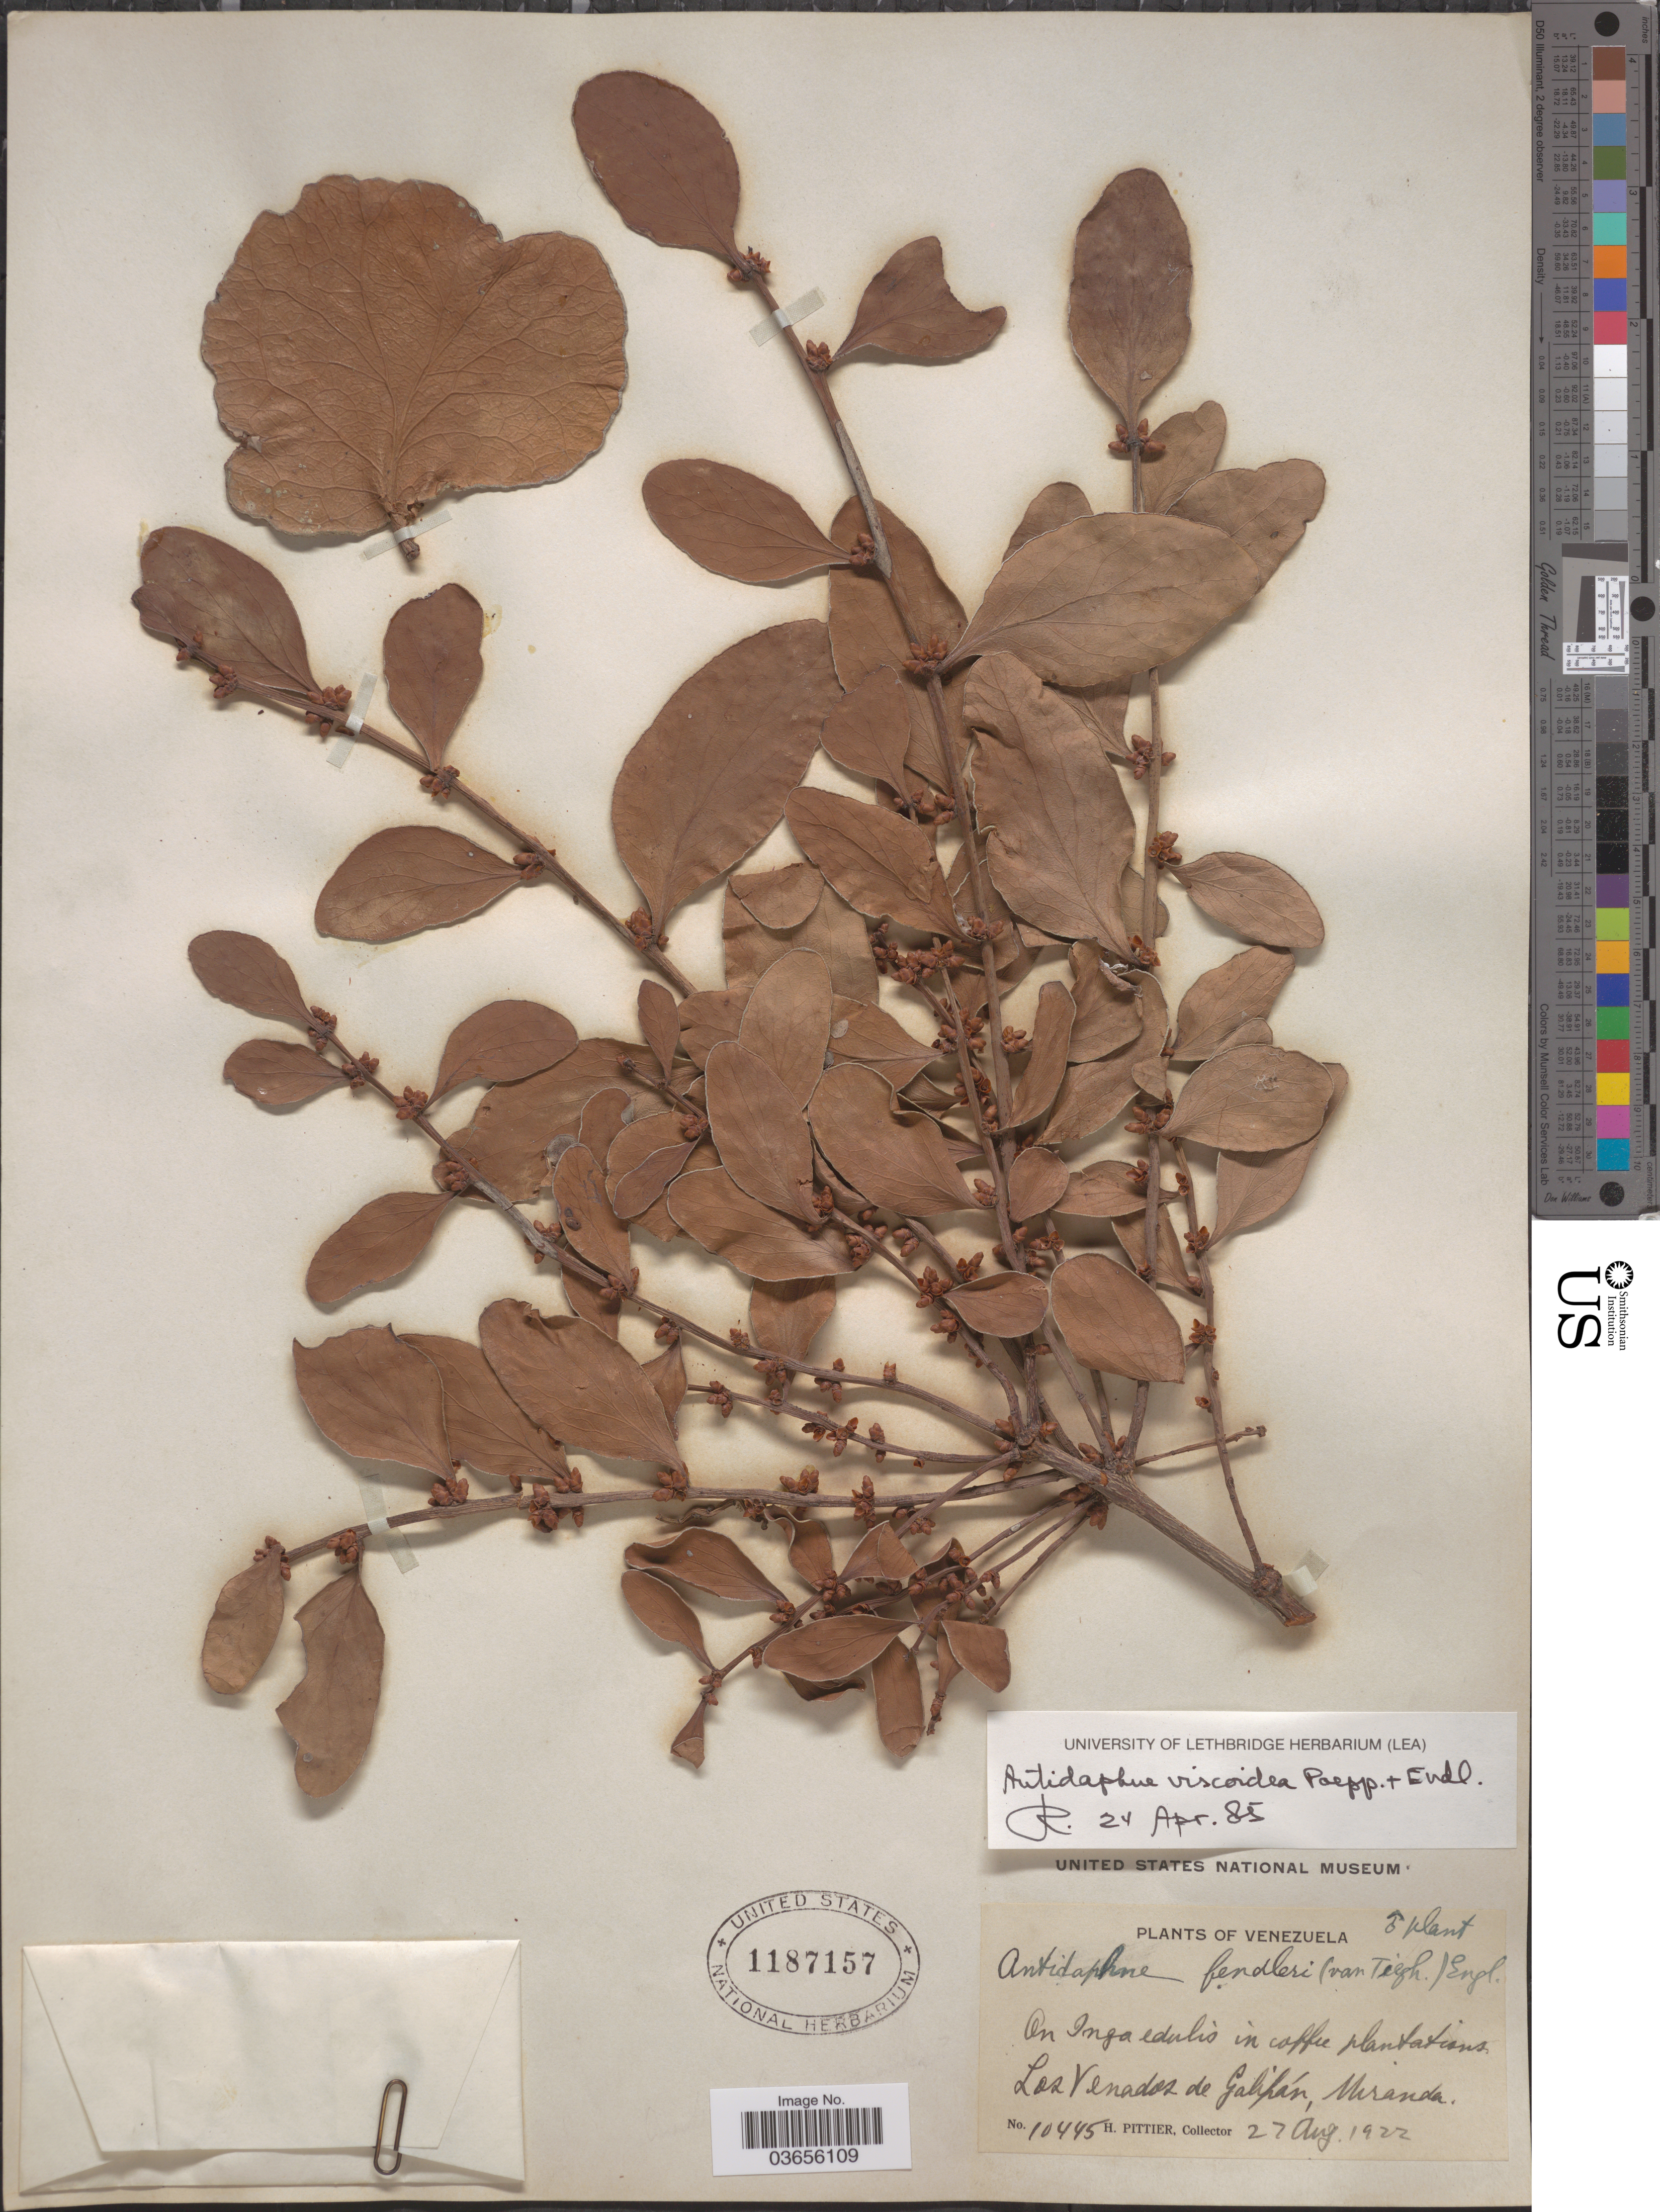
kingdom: Plantae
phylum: Tracheophyta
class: Magnoliopsida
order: Santalales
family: Santalaceae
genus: Antidaphne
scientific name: Antidaphne viscoidea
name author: Poepp. & Endl.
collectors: H. F. Pittier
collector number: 10445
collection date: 1922-08-27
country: Venezuela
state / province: Miranda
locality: Los Venados de Galipán.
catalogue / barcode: US 1187157